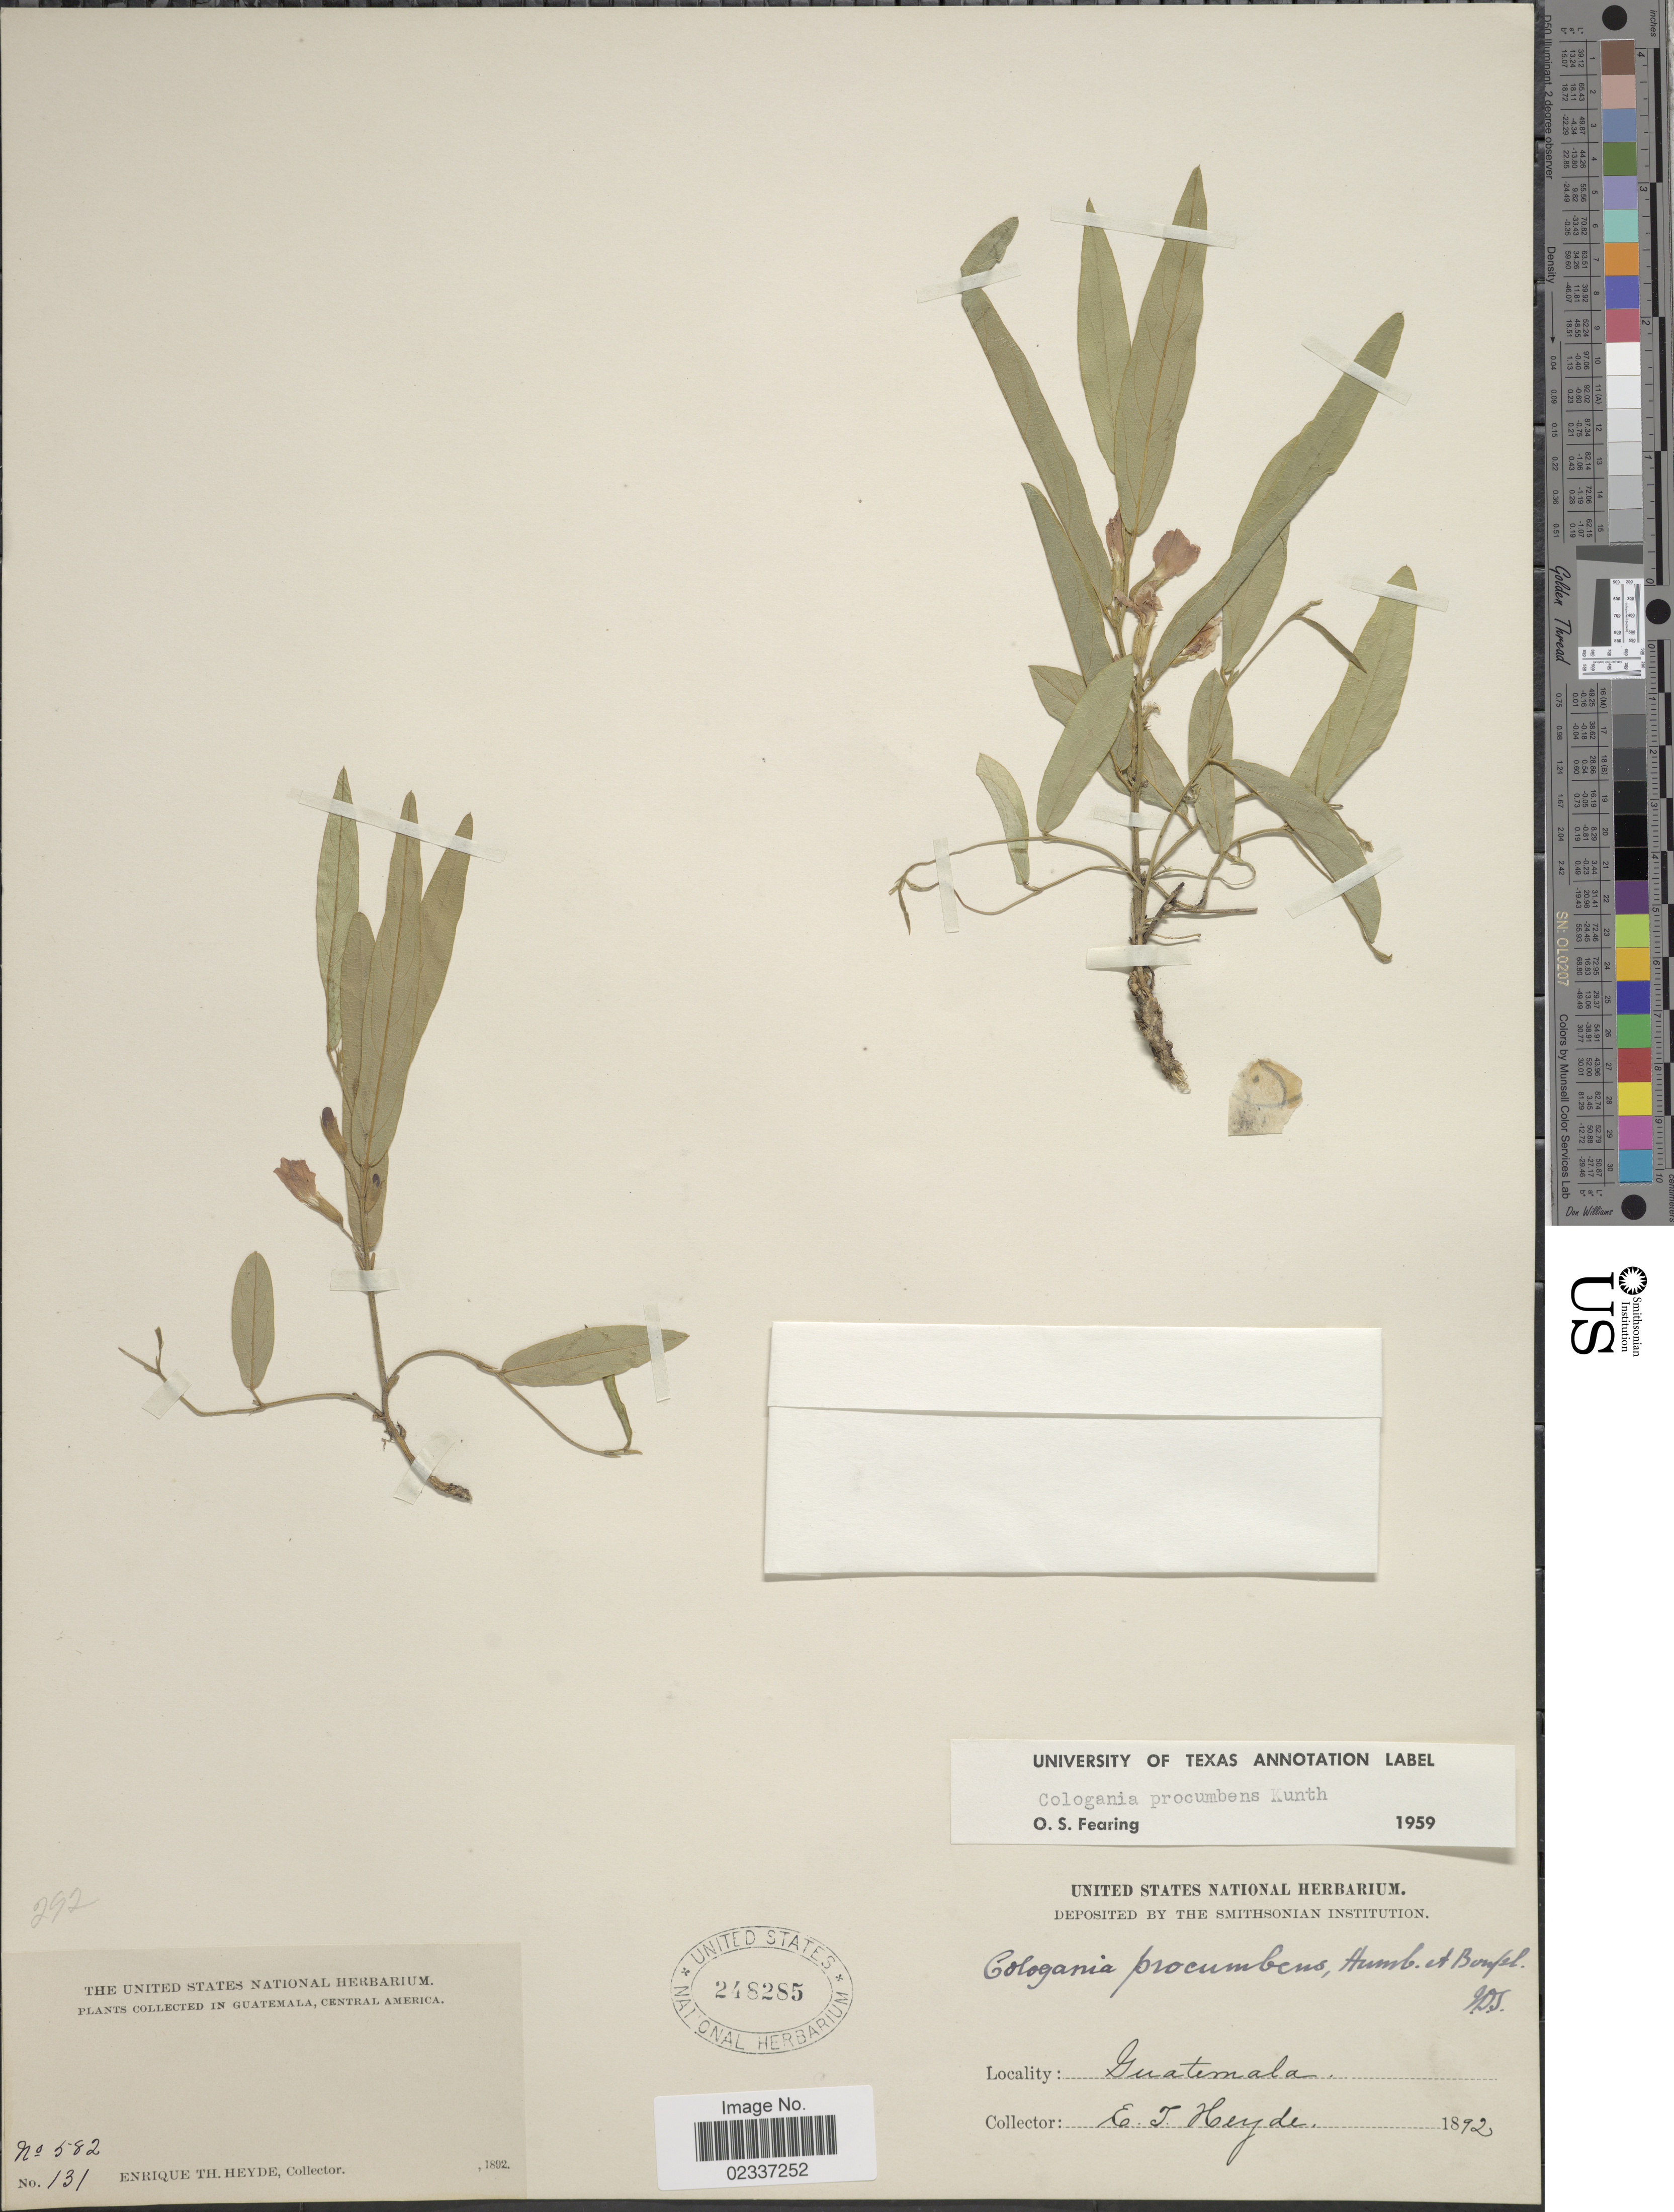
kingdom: Plantae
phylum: Tracheophyta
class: Magnoliopsida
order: Fabales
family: Fabaceae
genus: Cologania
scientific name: Cologania procumbens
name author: Kunth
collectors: E. T. Heyde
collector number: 582/131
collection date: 1892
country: Guatemala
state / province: Guatemala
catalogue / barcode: US 248285